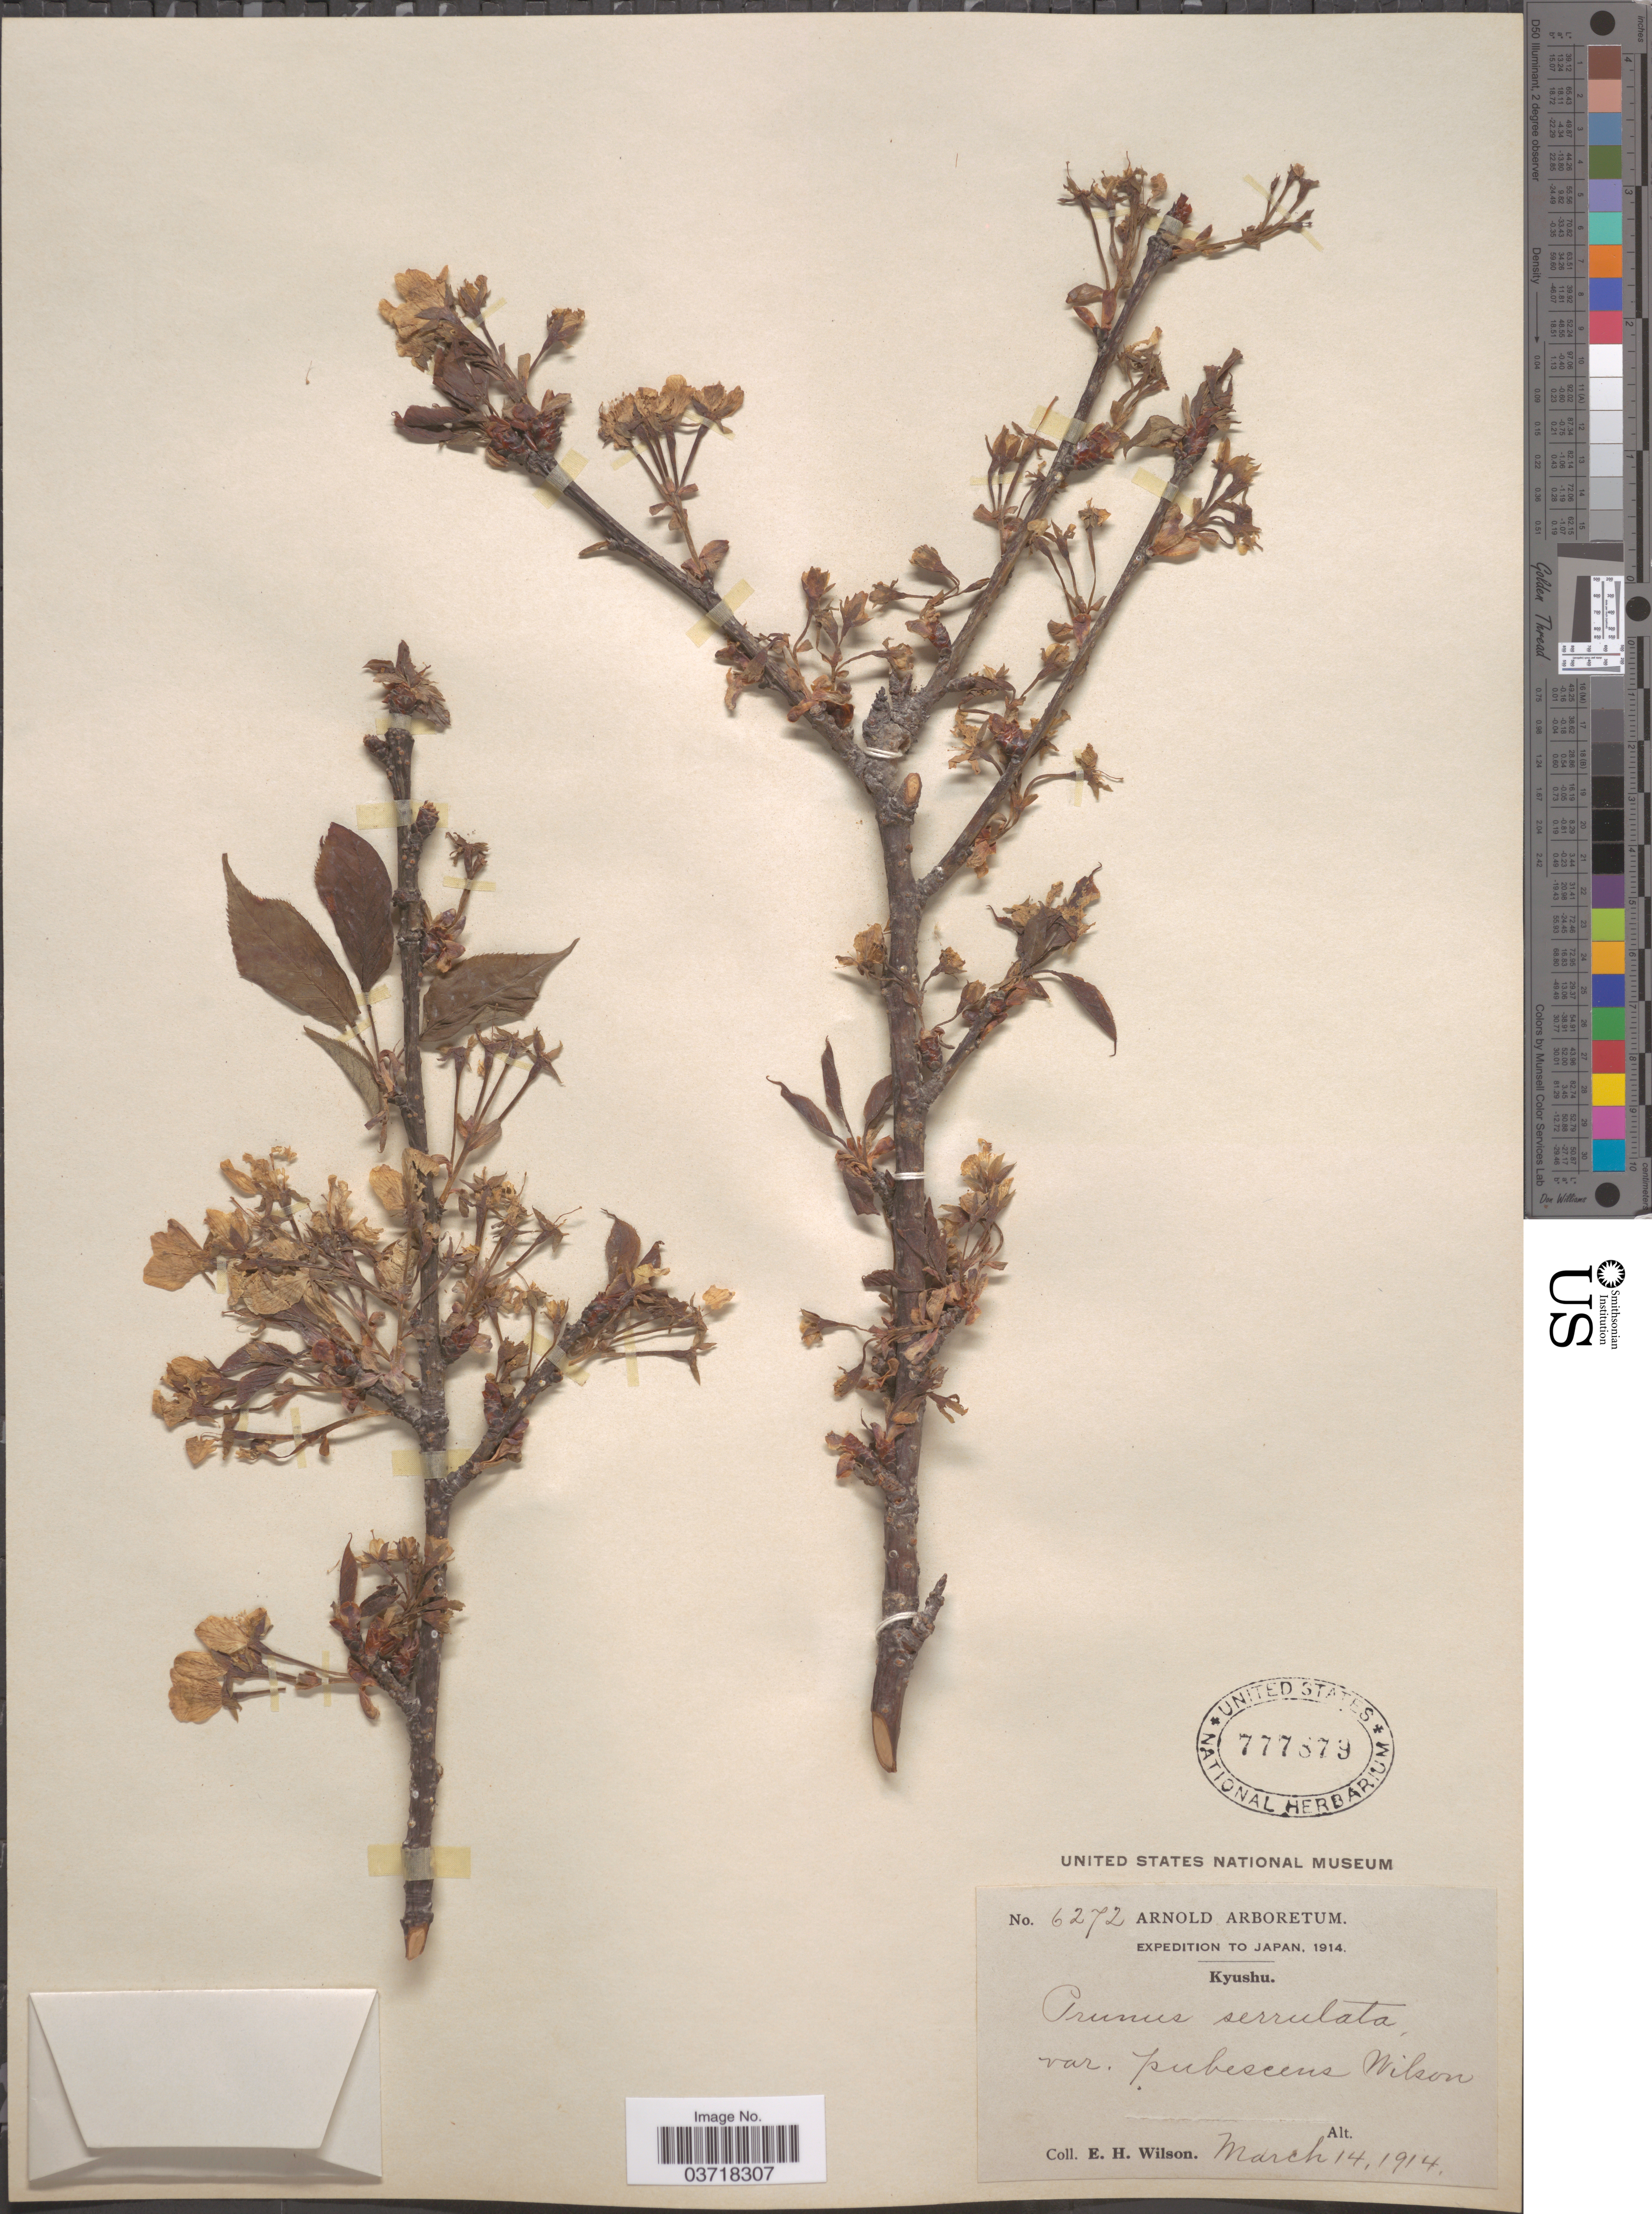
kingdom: Plantae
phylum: Tracheophyta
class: Magnoliopsida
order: Rosales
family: Rosaceae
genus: Prunus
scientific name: Prunus serrulata var. pubescens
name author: (Makino) Nakai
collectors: E. Wilson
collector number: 6272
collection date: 1914-03-14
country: Japan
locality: Kyushu.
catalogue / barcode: US 777679